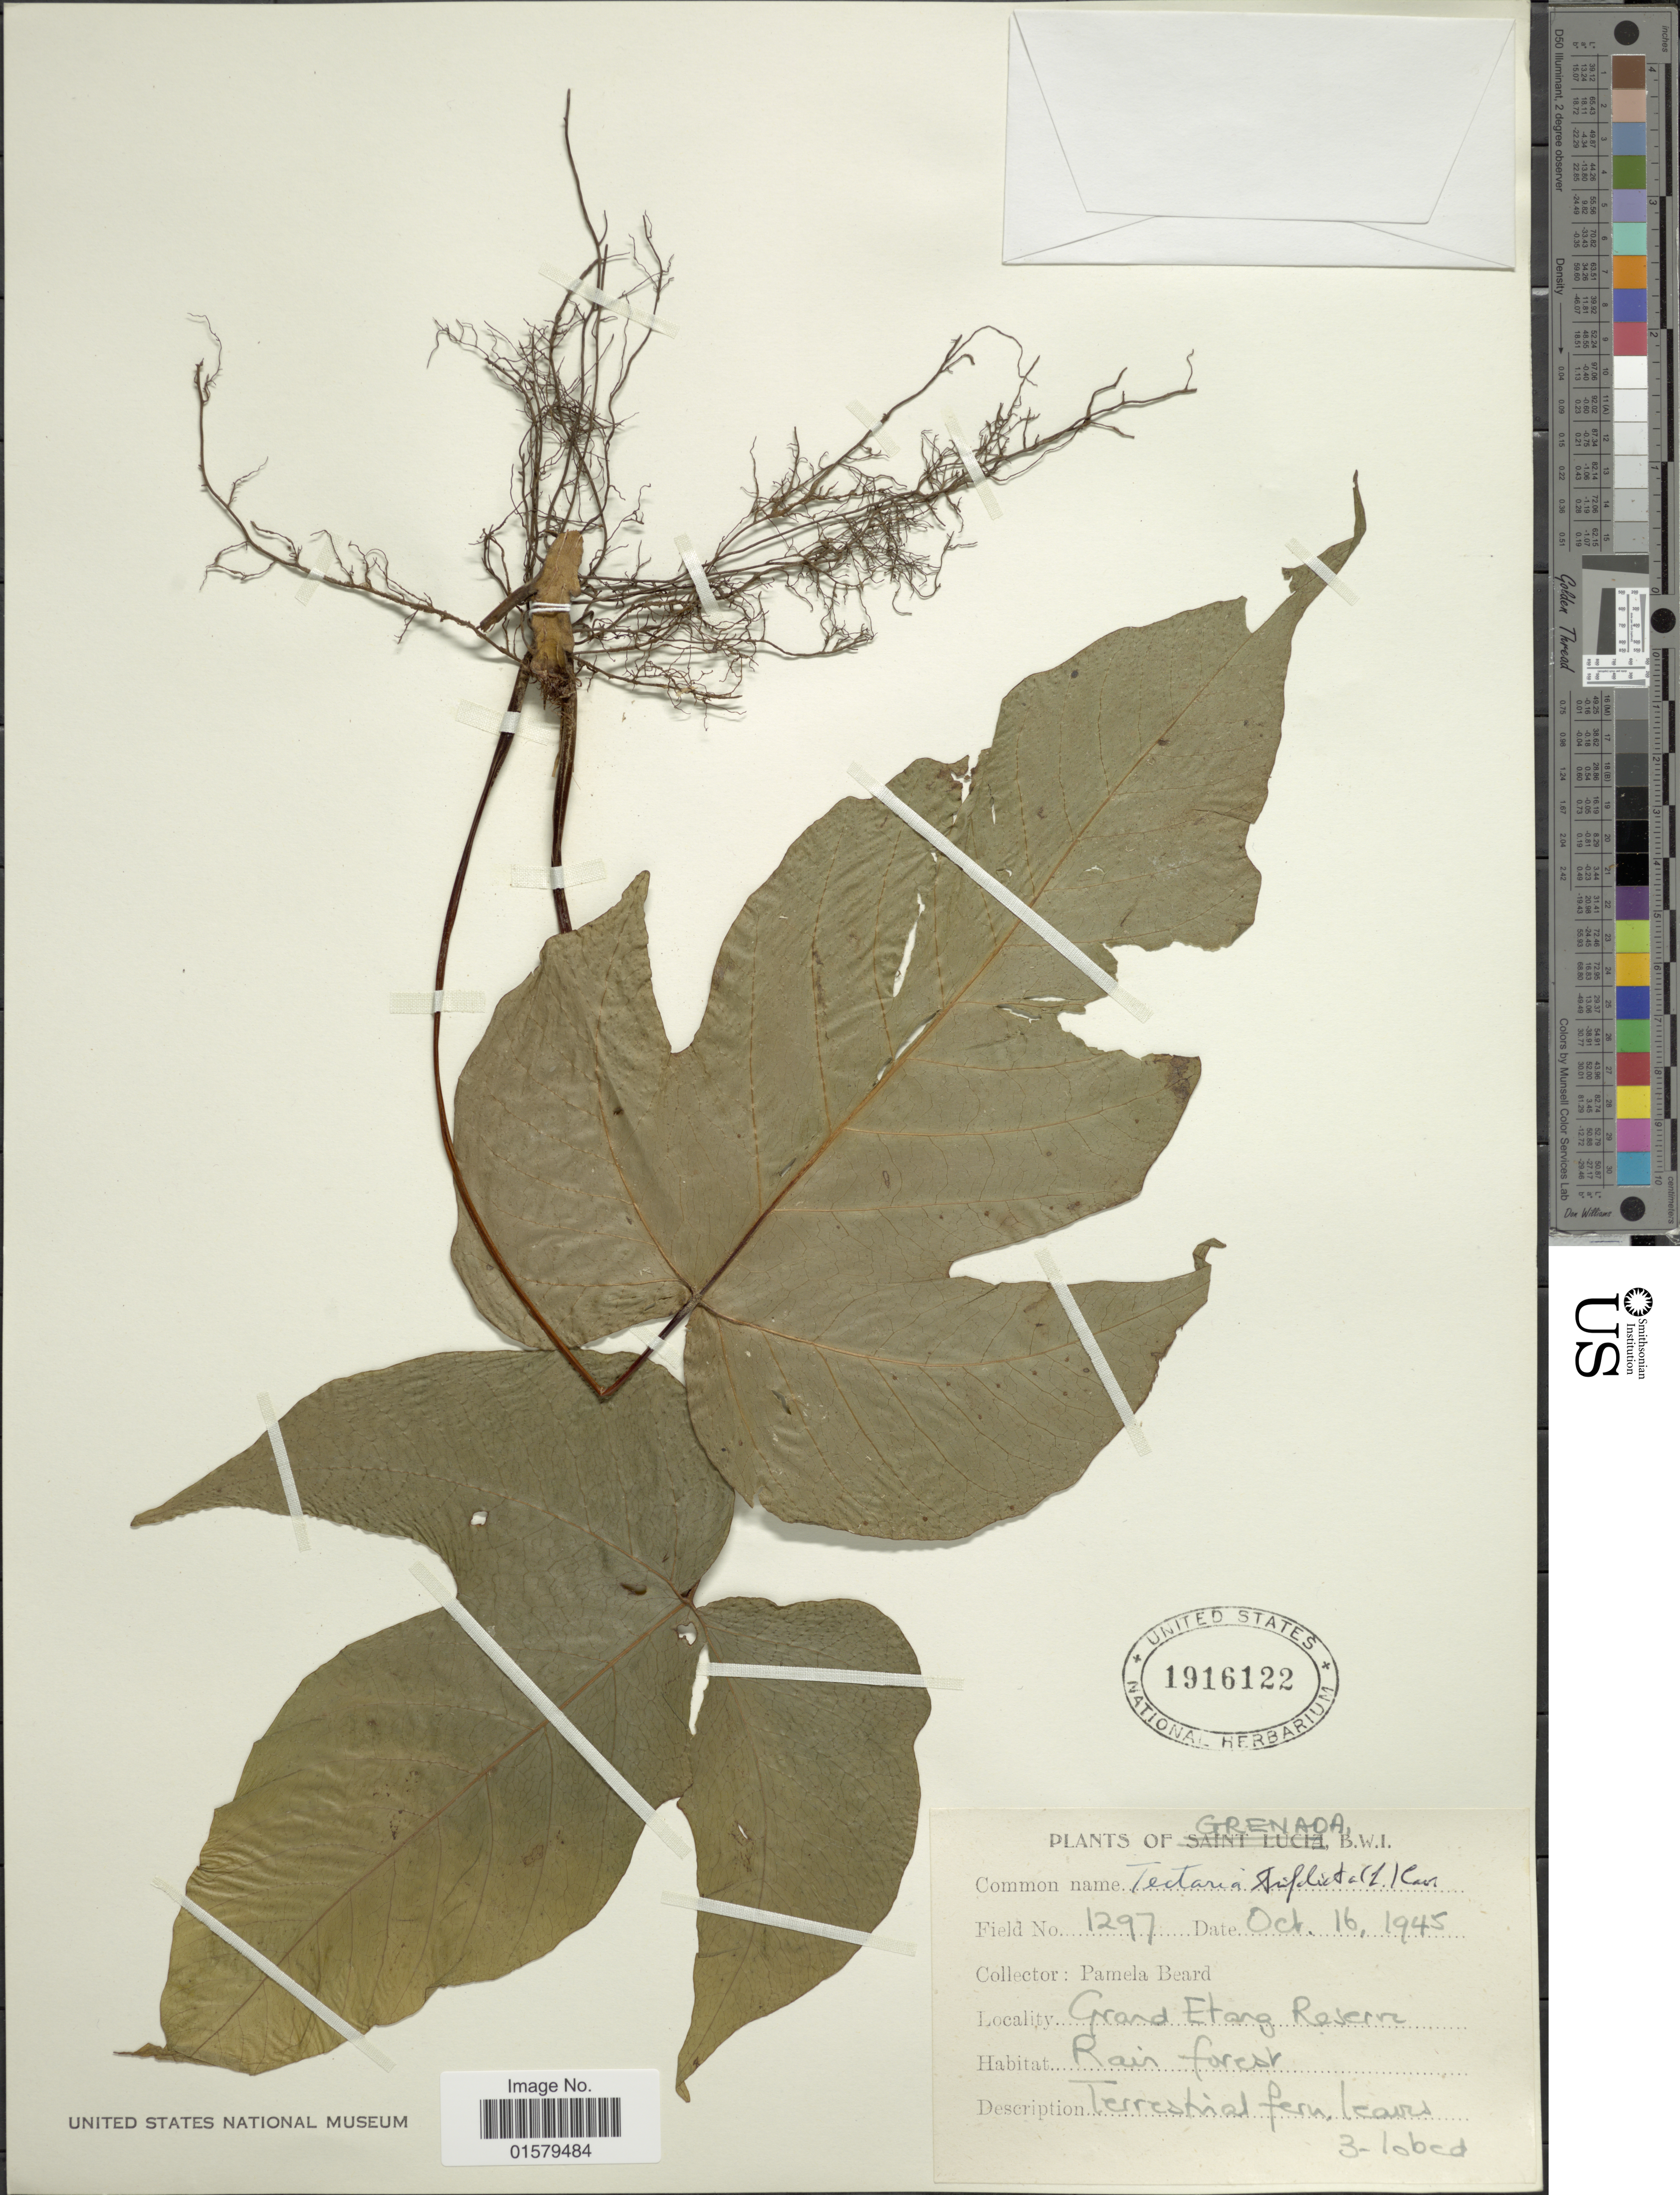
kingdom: Plantae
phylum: Tracheophyta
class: Polypodiopsida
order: Polypodiales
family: Tectariaceae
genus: Tectaria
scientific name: Tectaria trifoliata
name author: (L.) Cav.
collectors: P. Beard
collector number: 1297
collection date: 1945-10-16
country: Grenada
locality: Grand Etand Reserve, Rain Forest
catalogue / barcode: US 1916122